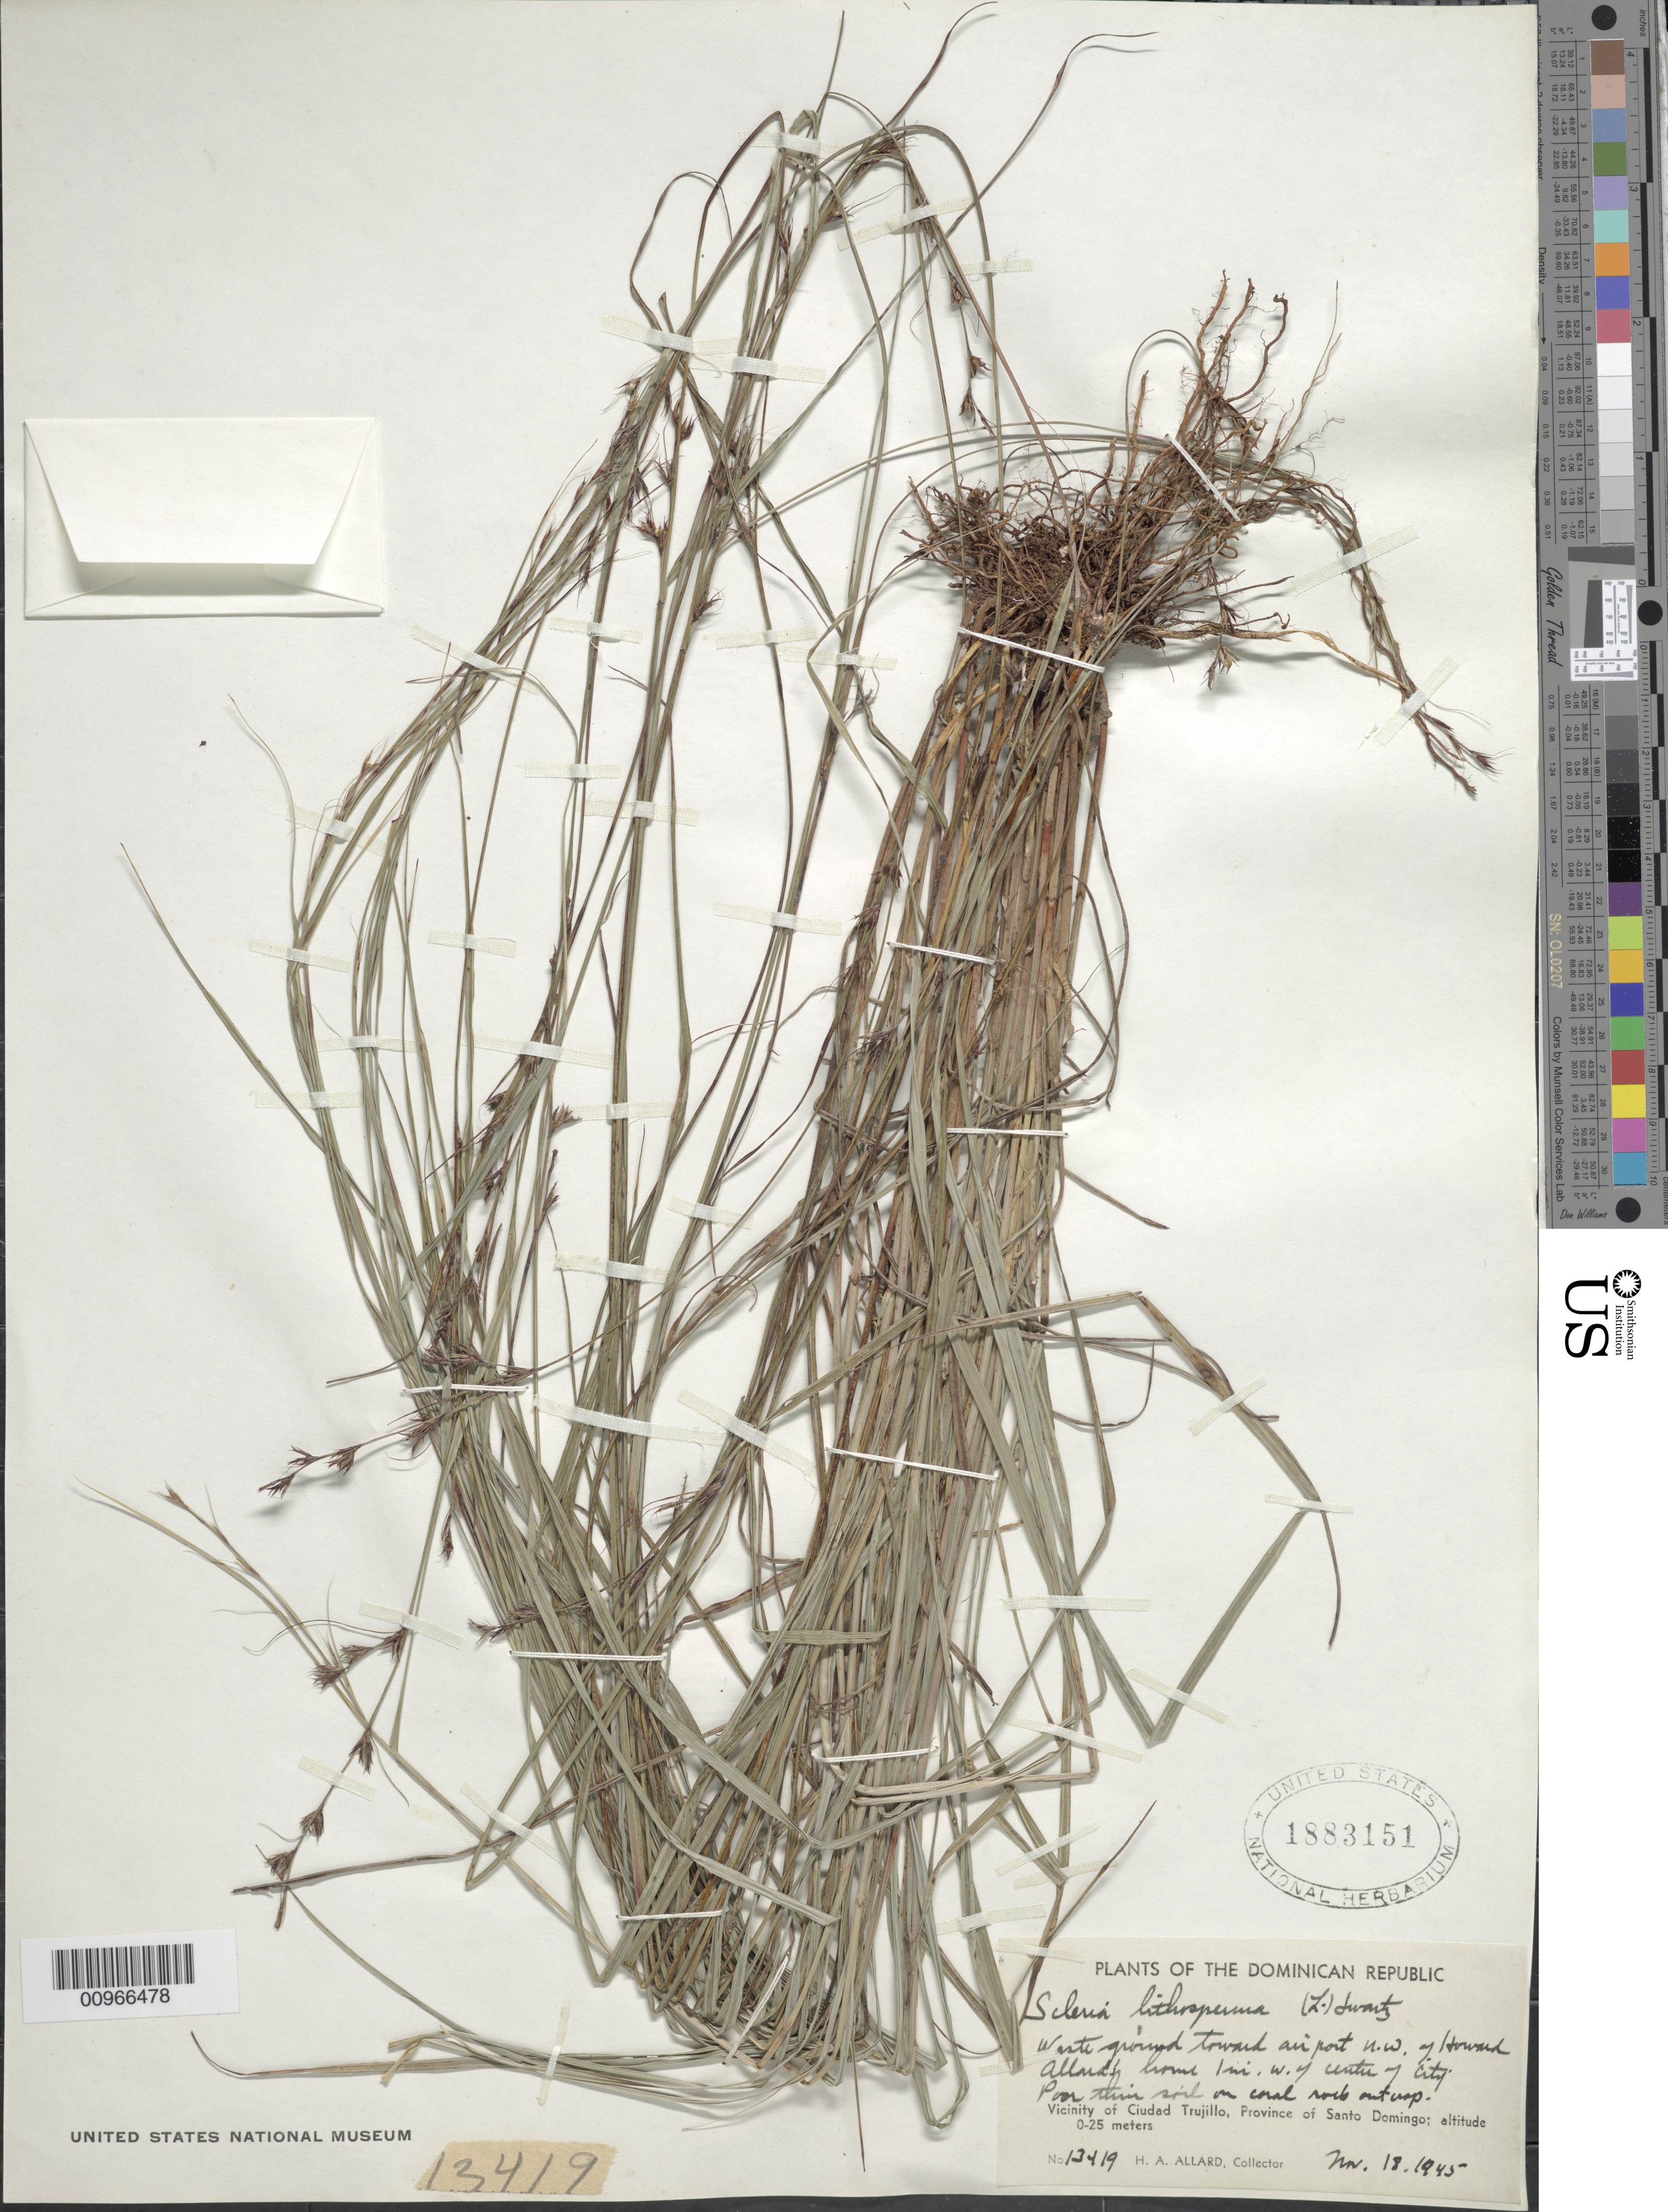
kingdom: Plantae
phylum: Tracheophyta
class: Liliopsida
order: Poales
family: Cyperaceae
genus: Scleria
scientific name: Scleria lithosperma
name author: (L.) Sw.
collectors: H. A. Allard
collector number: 13419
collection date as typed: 18 Nov 1945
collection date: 1945-11-18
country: Dominican Republic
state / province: Santo Domingo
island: Hispaniola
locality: Vicinity of Ciudad Trujillo, toward airport NW of Howard Allard's home, 1 mi W of center or city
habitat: Poor thin soil on coral rock outcrop in waste ground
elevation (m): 0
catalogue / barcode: US 1883151